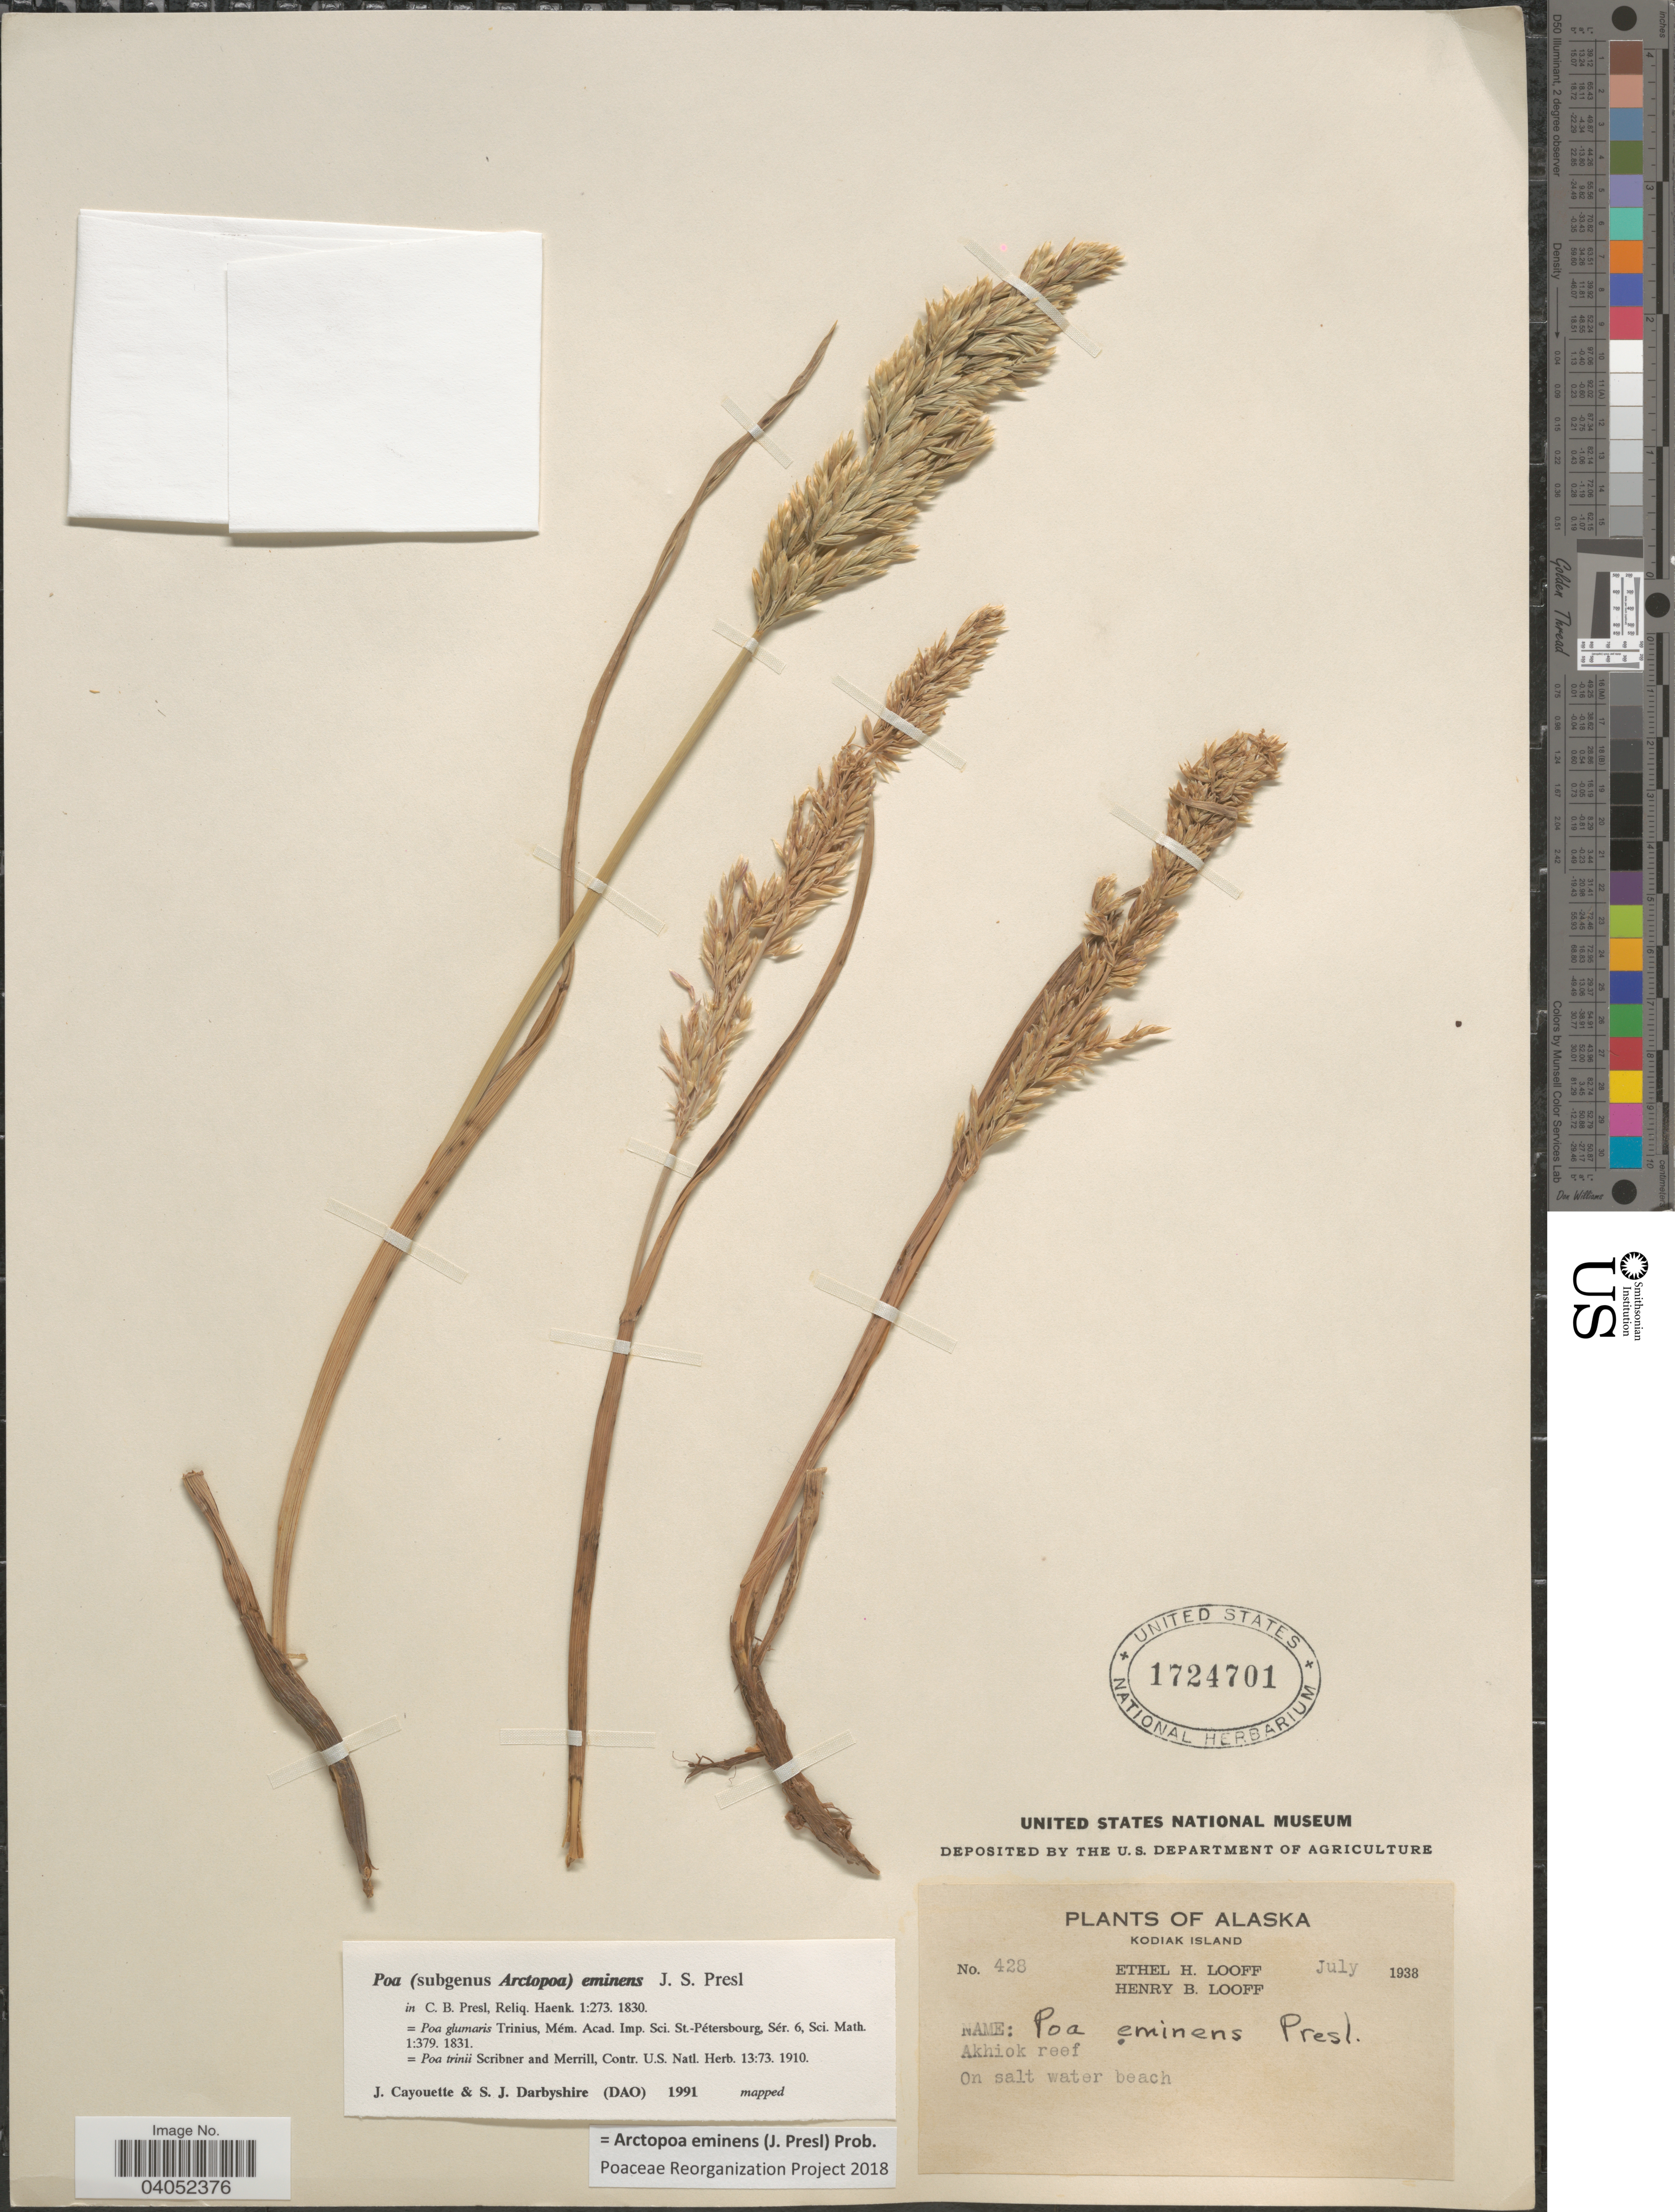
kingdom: Plantae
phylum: Tracheophyta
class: Liliopsida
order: Poales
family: Poaceae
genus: Arctopoa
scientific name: Arctopoa eminens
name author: (J. Presl) Prob.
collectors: E. Looff & H. Looff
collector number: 428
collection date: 1938-07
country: United States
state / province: Alaska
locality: Kodiak Island. Akhiok reef.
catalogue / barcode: US 1724701